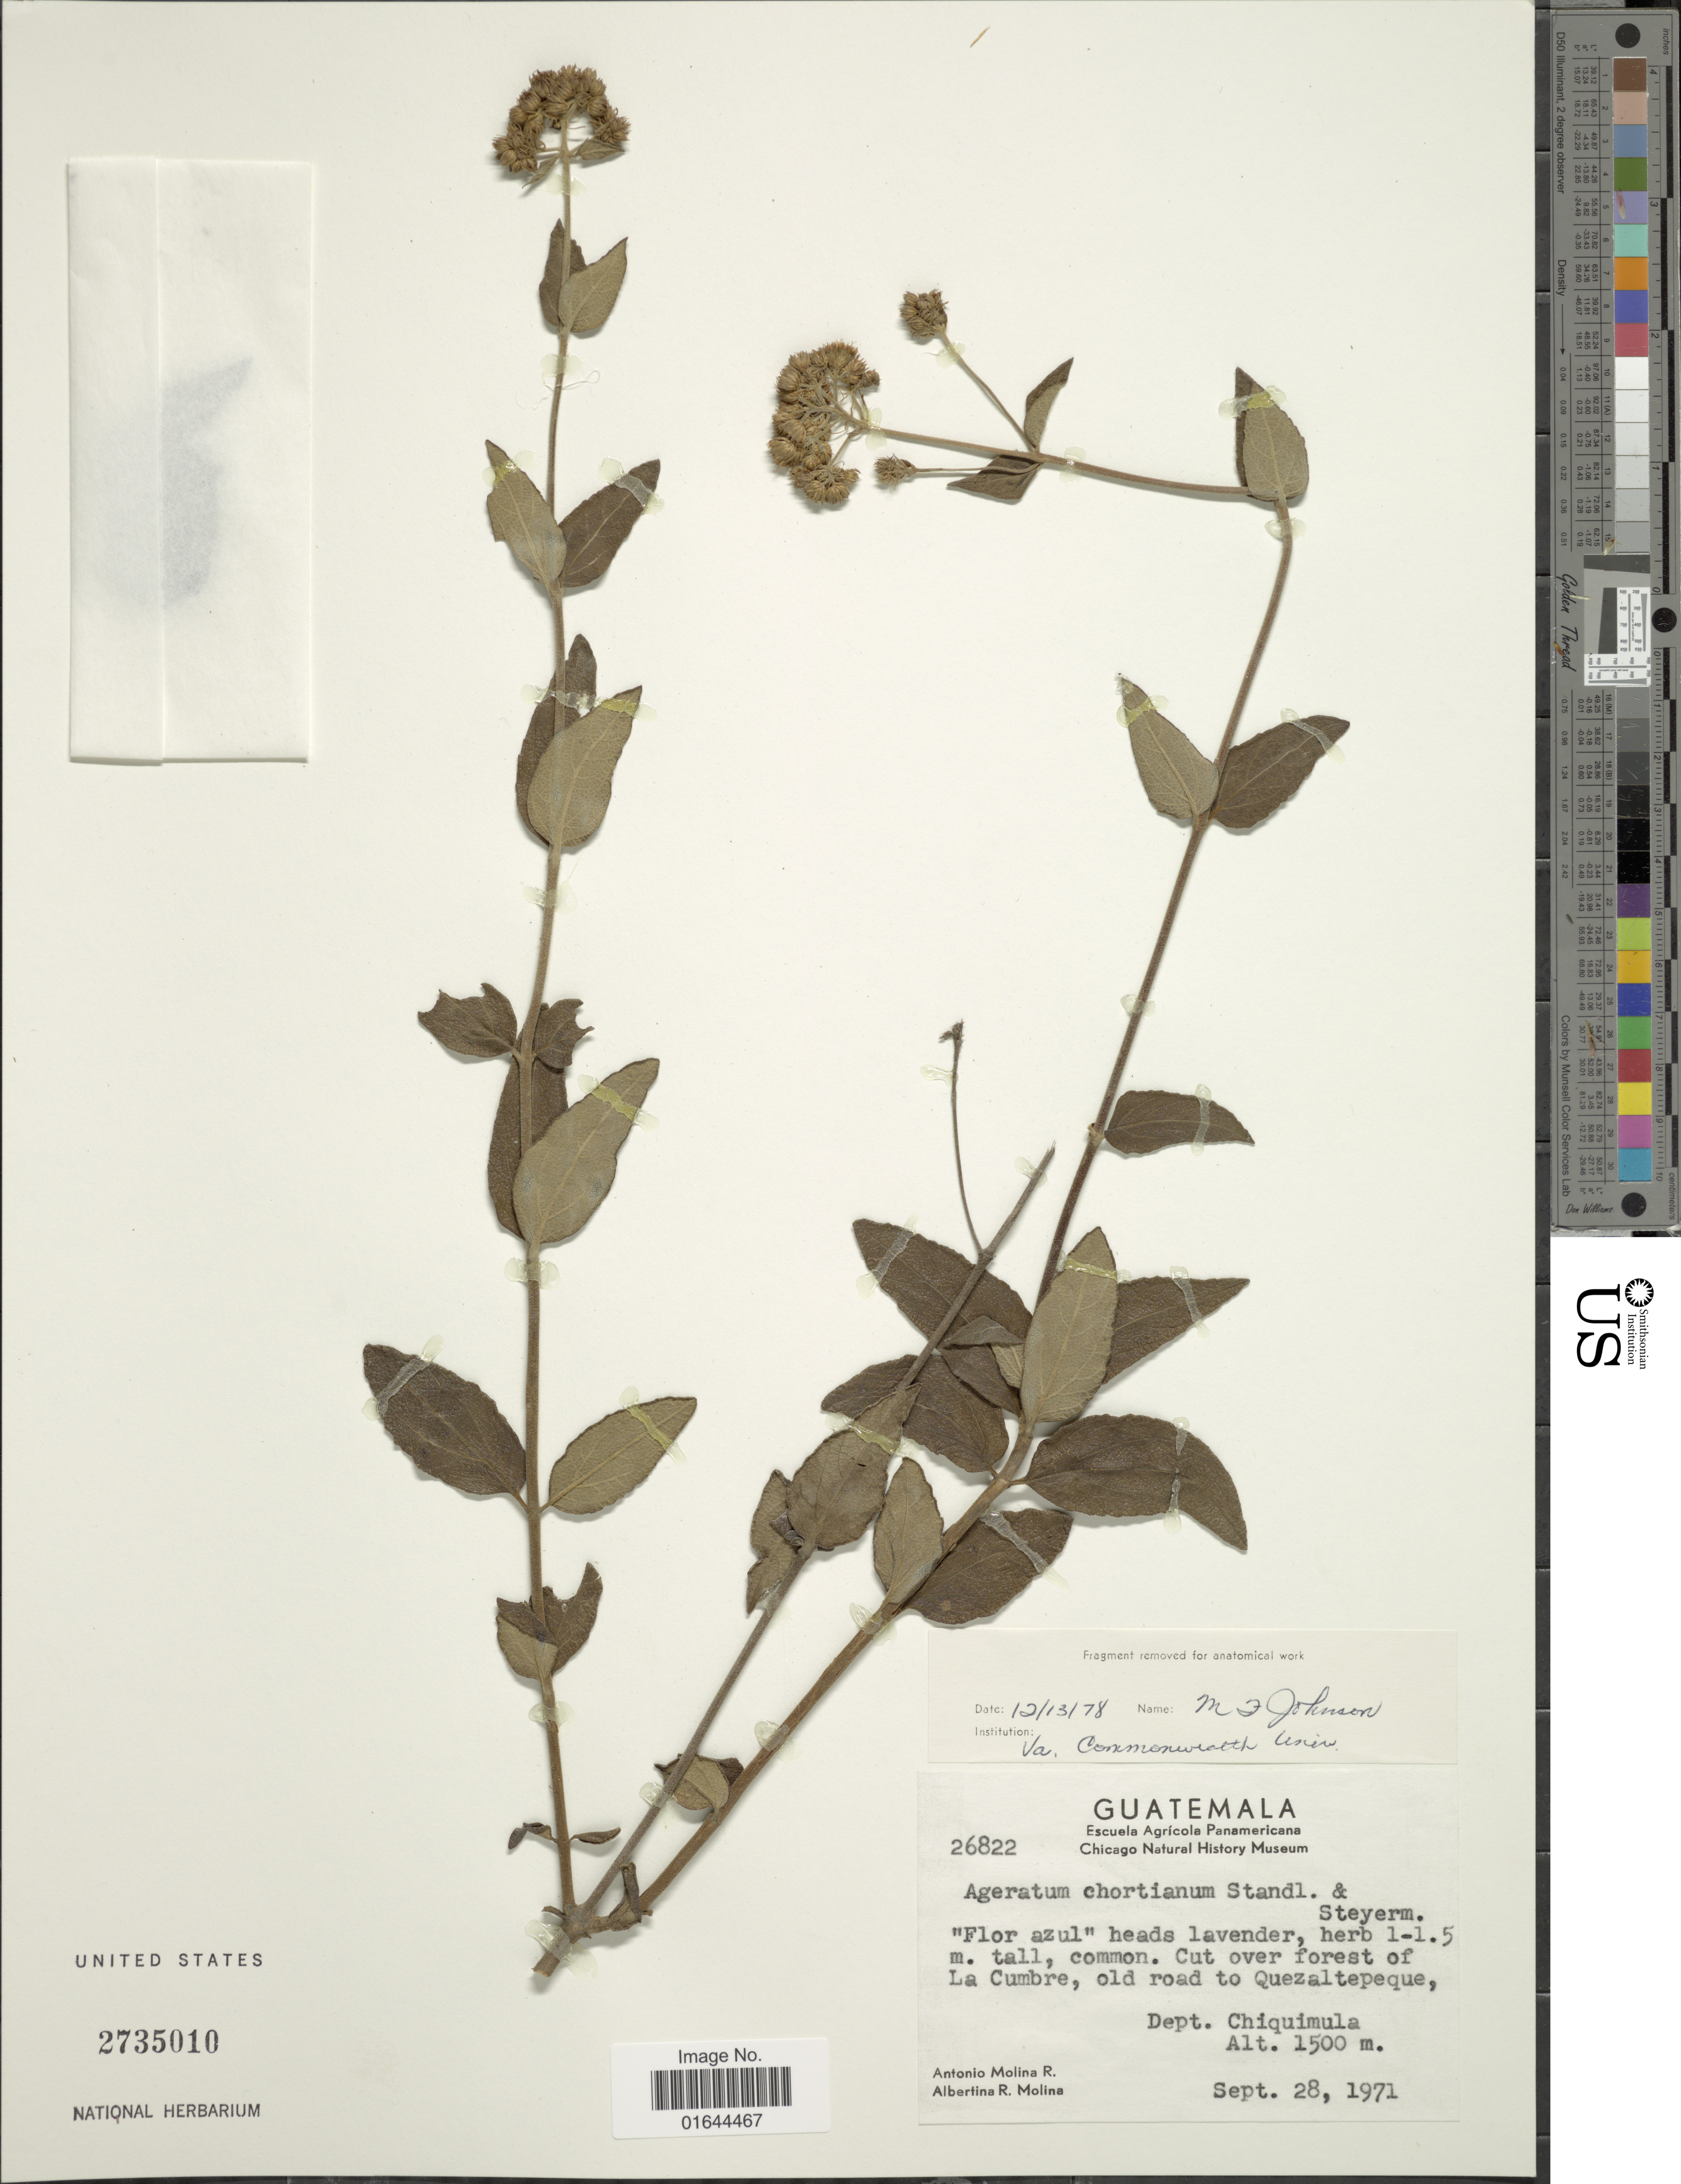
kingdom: Plantae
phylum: Tracheophyta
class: Magnoliopsida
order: Asterales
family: Asteraceae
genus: Ageratum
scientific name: Ageratum chortianum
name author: Standl. & Steyerm.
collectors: A. Molina R. & A. R. Molina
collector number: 26822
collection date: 1971-09-28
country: Guatemala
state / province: Chiquimula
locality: La Cumbre, old road to Quezaltepeque, Dept. Chiquimula.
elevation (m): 1500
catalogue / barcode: US 2735010